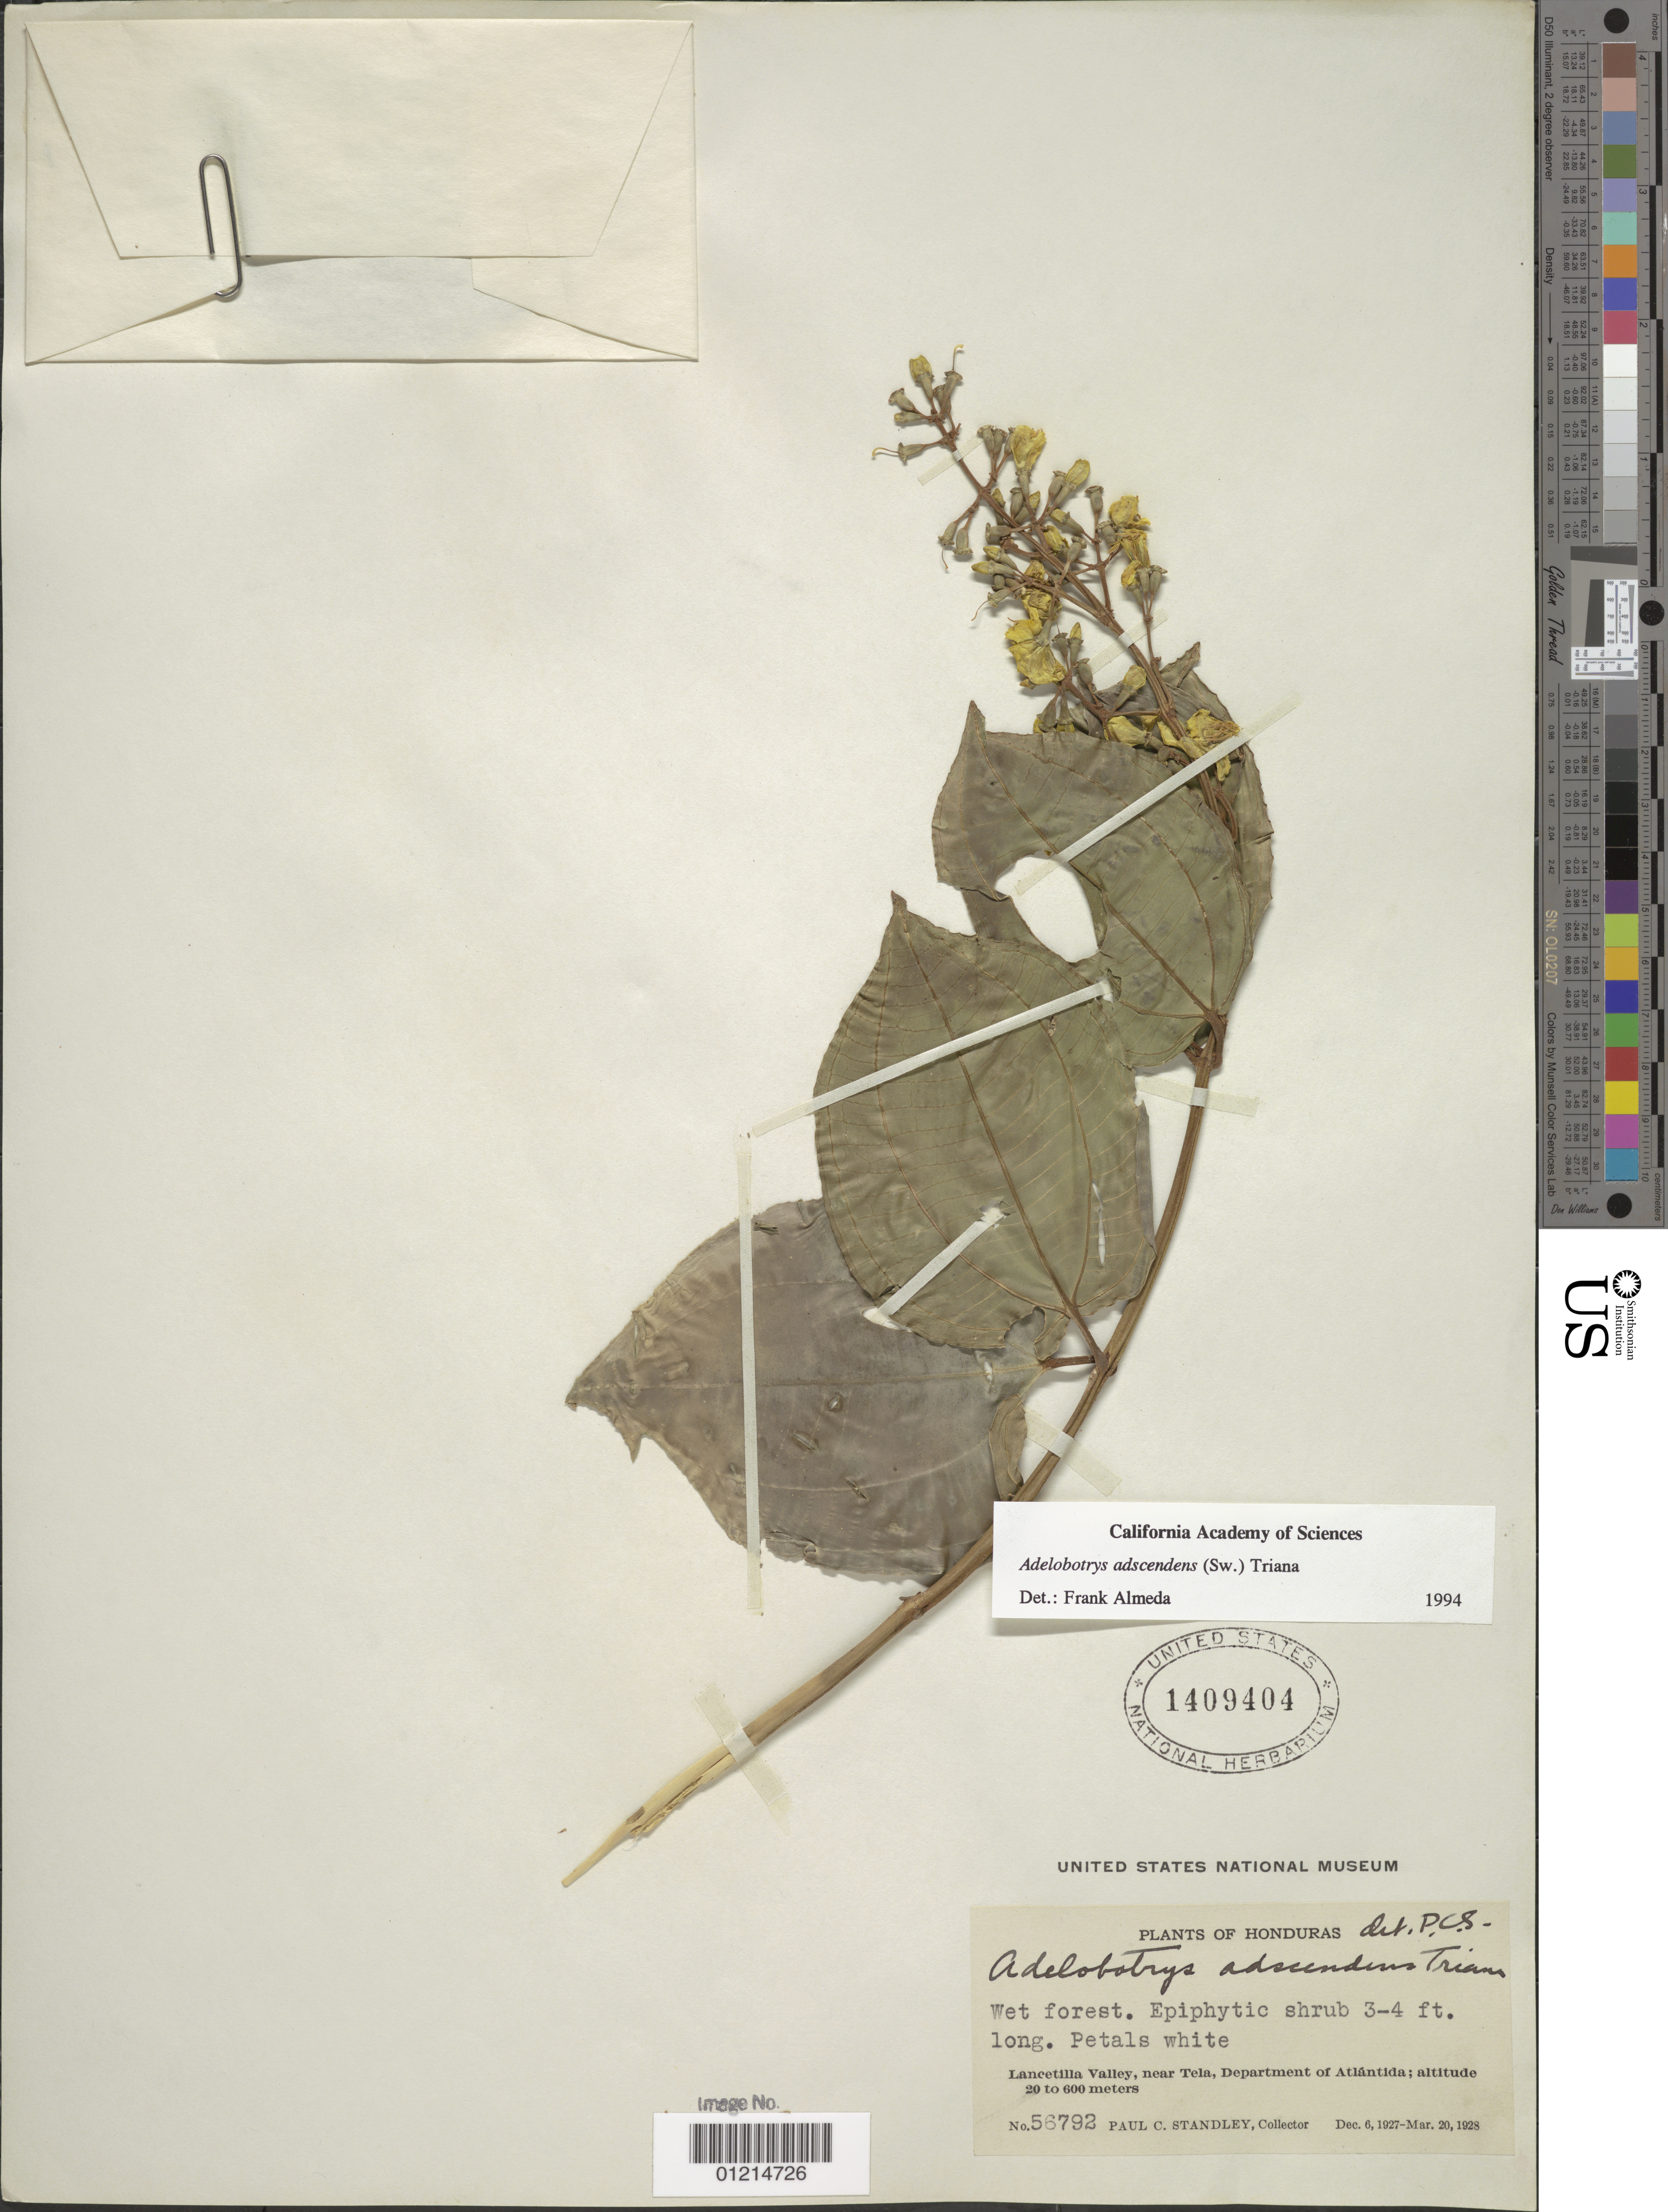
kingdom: Plantae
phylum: Tracheophyta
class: Magnoliopsida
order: Myrtales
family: Melastomataceae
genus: Adelobotrys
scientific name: Adelobotrys adscendens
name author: (Sw.) Triana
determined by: Almeda, F.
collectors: P. C. Standley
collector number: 56792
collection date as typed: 06 Dec 1927 to 20 Mar 1928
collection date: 1927-12-06/1928-03-20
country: Honduras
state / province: Atlántida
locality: Lancetilla Valley, near Tela, Department of Atlántida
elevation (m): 20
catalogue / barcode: US 1409404